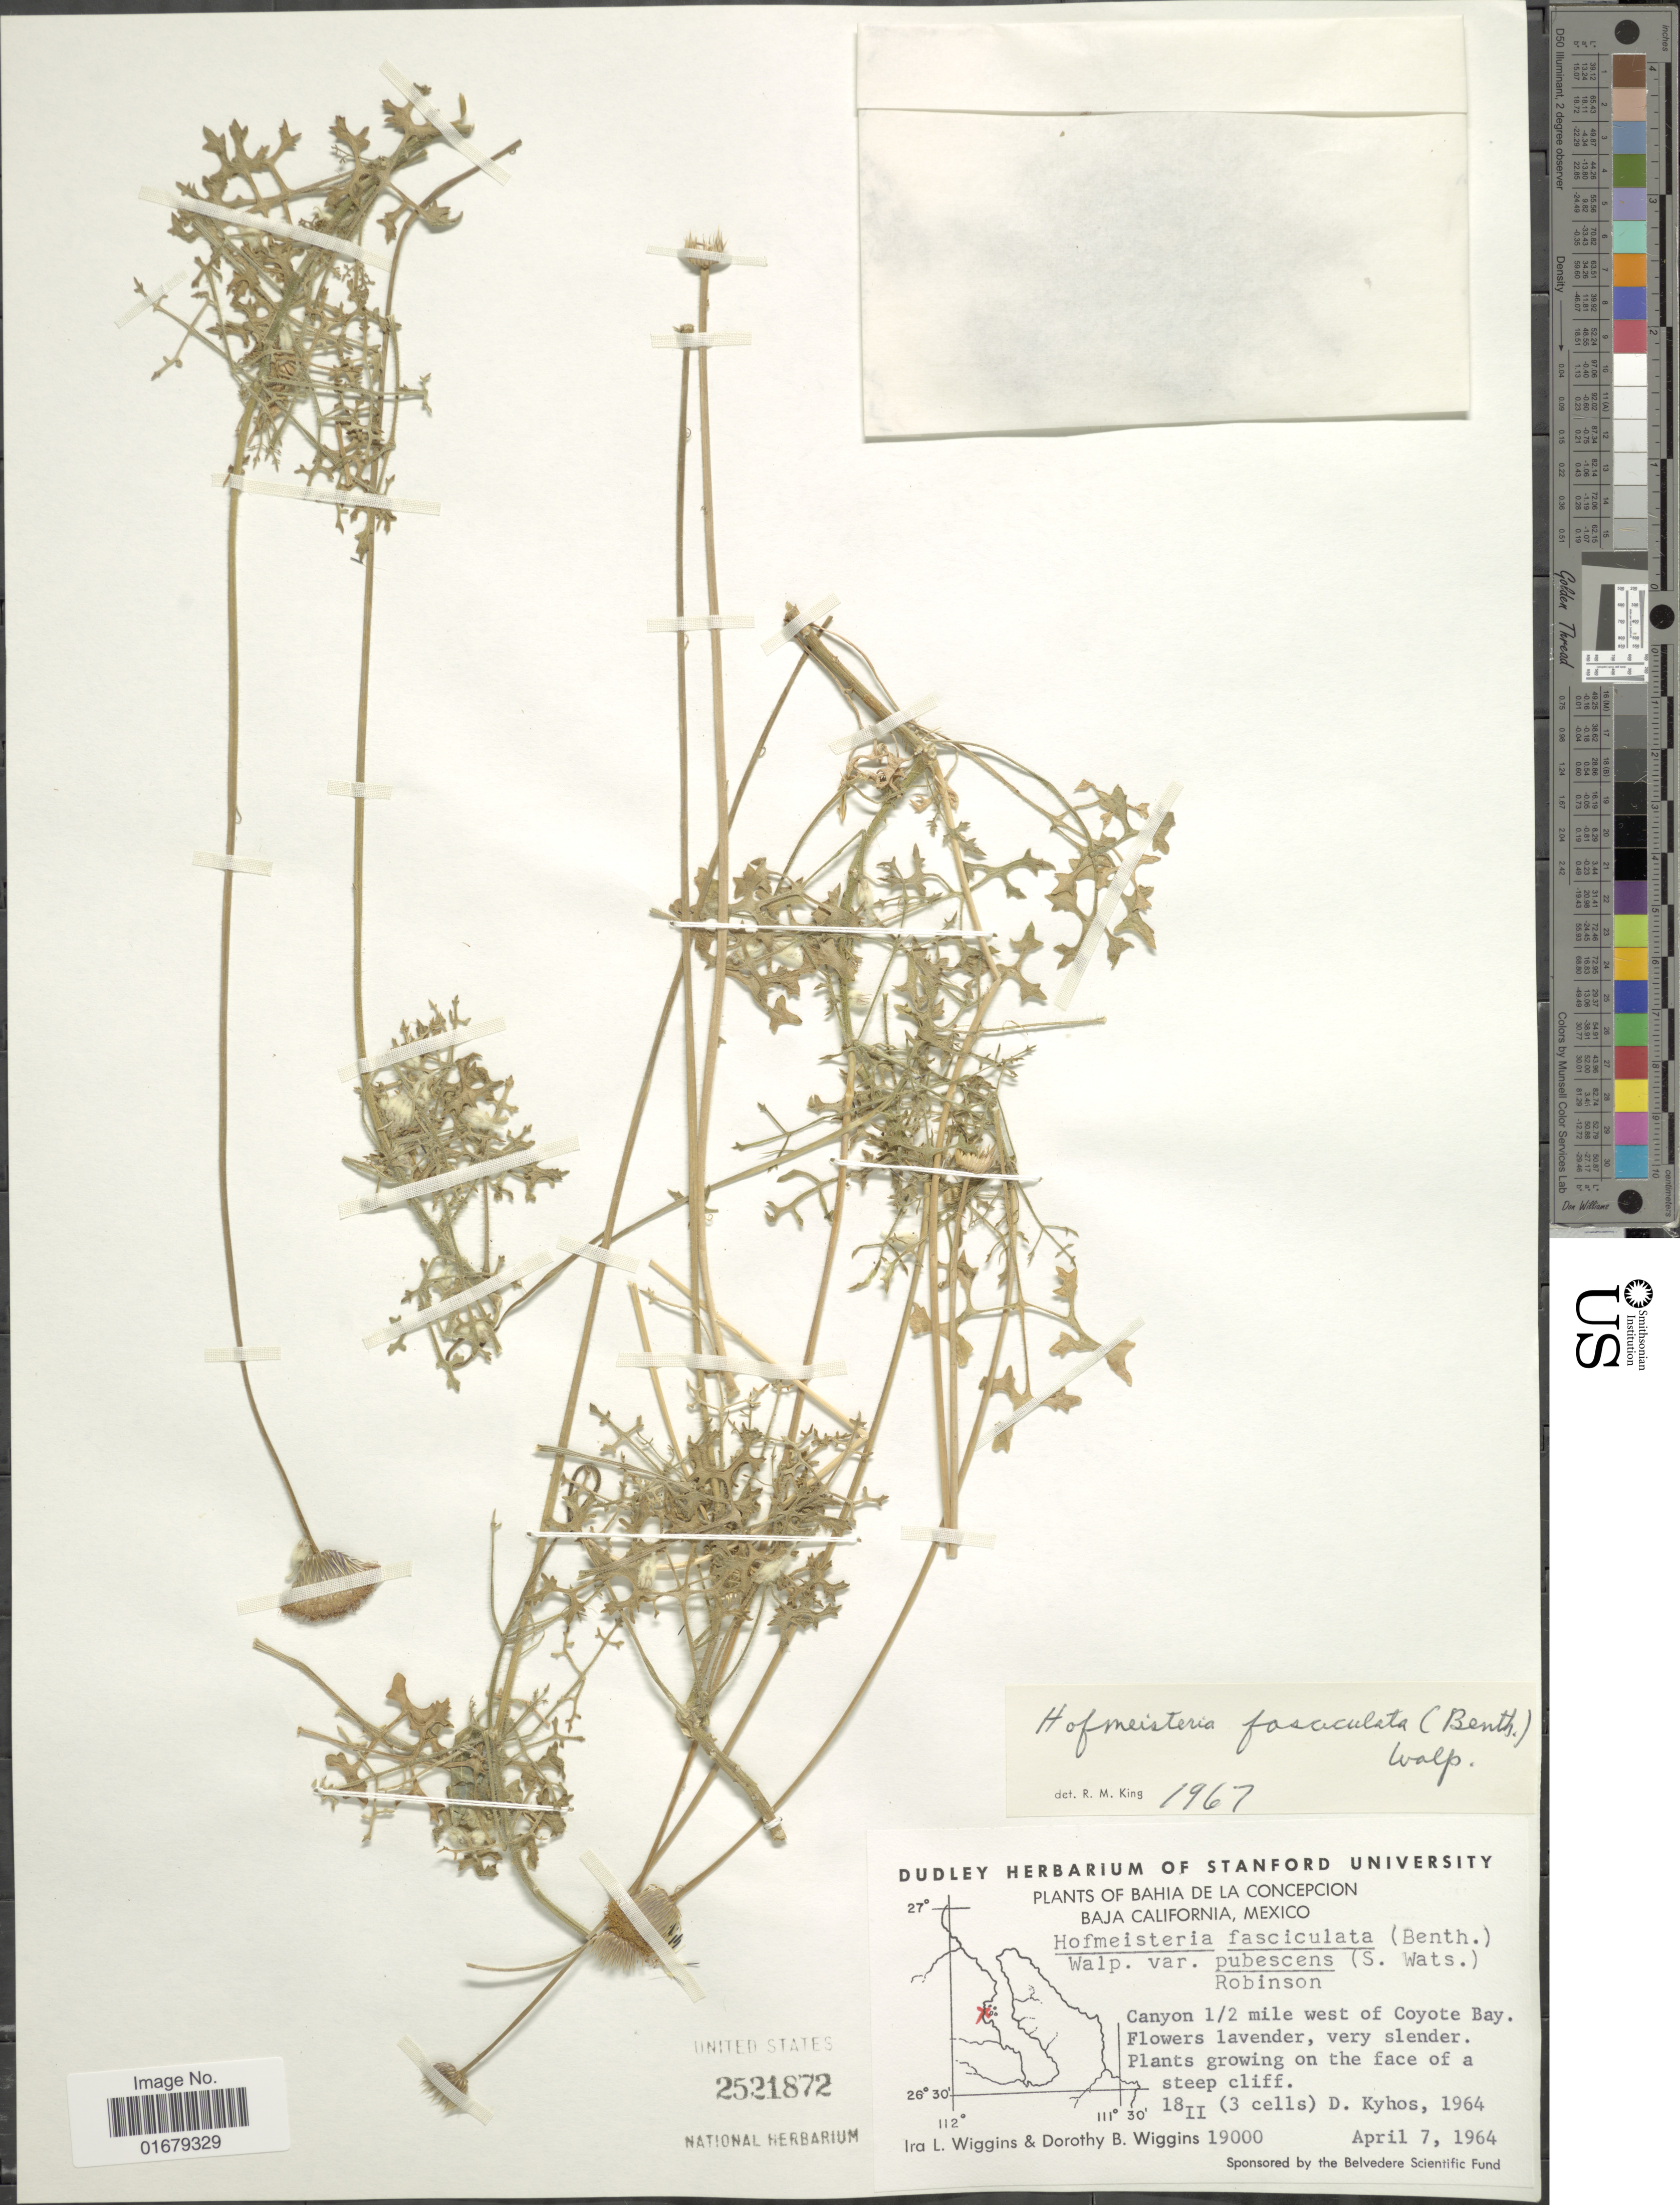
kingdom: Plantae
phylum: Tracheophyta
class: Magnoliopsida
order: Asterales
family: Asteraceae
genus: Hofmeisteria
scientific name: Hofmeisteria fasciculata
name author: (Benth.) Walp.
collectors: I. L. Wiggins & D. B. Wiggins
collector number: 19000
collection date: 1964-04-07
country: Mexico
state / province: Baja California Sur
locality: Bahia de la Concepcionm Canyon ½ miles west of Coyate Bay,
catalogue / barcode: US 2521872